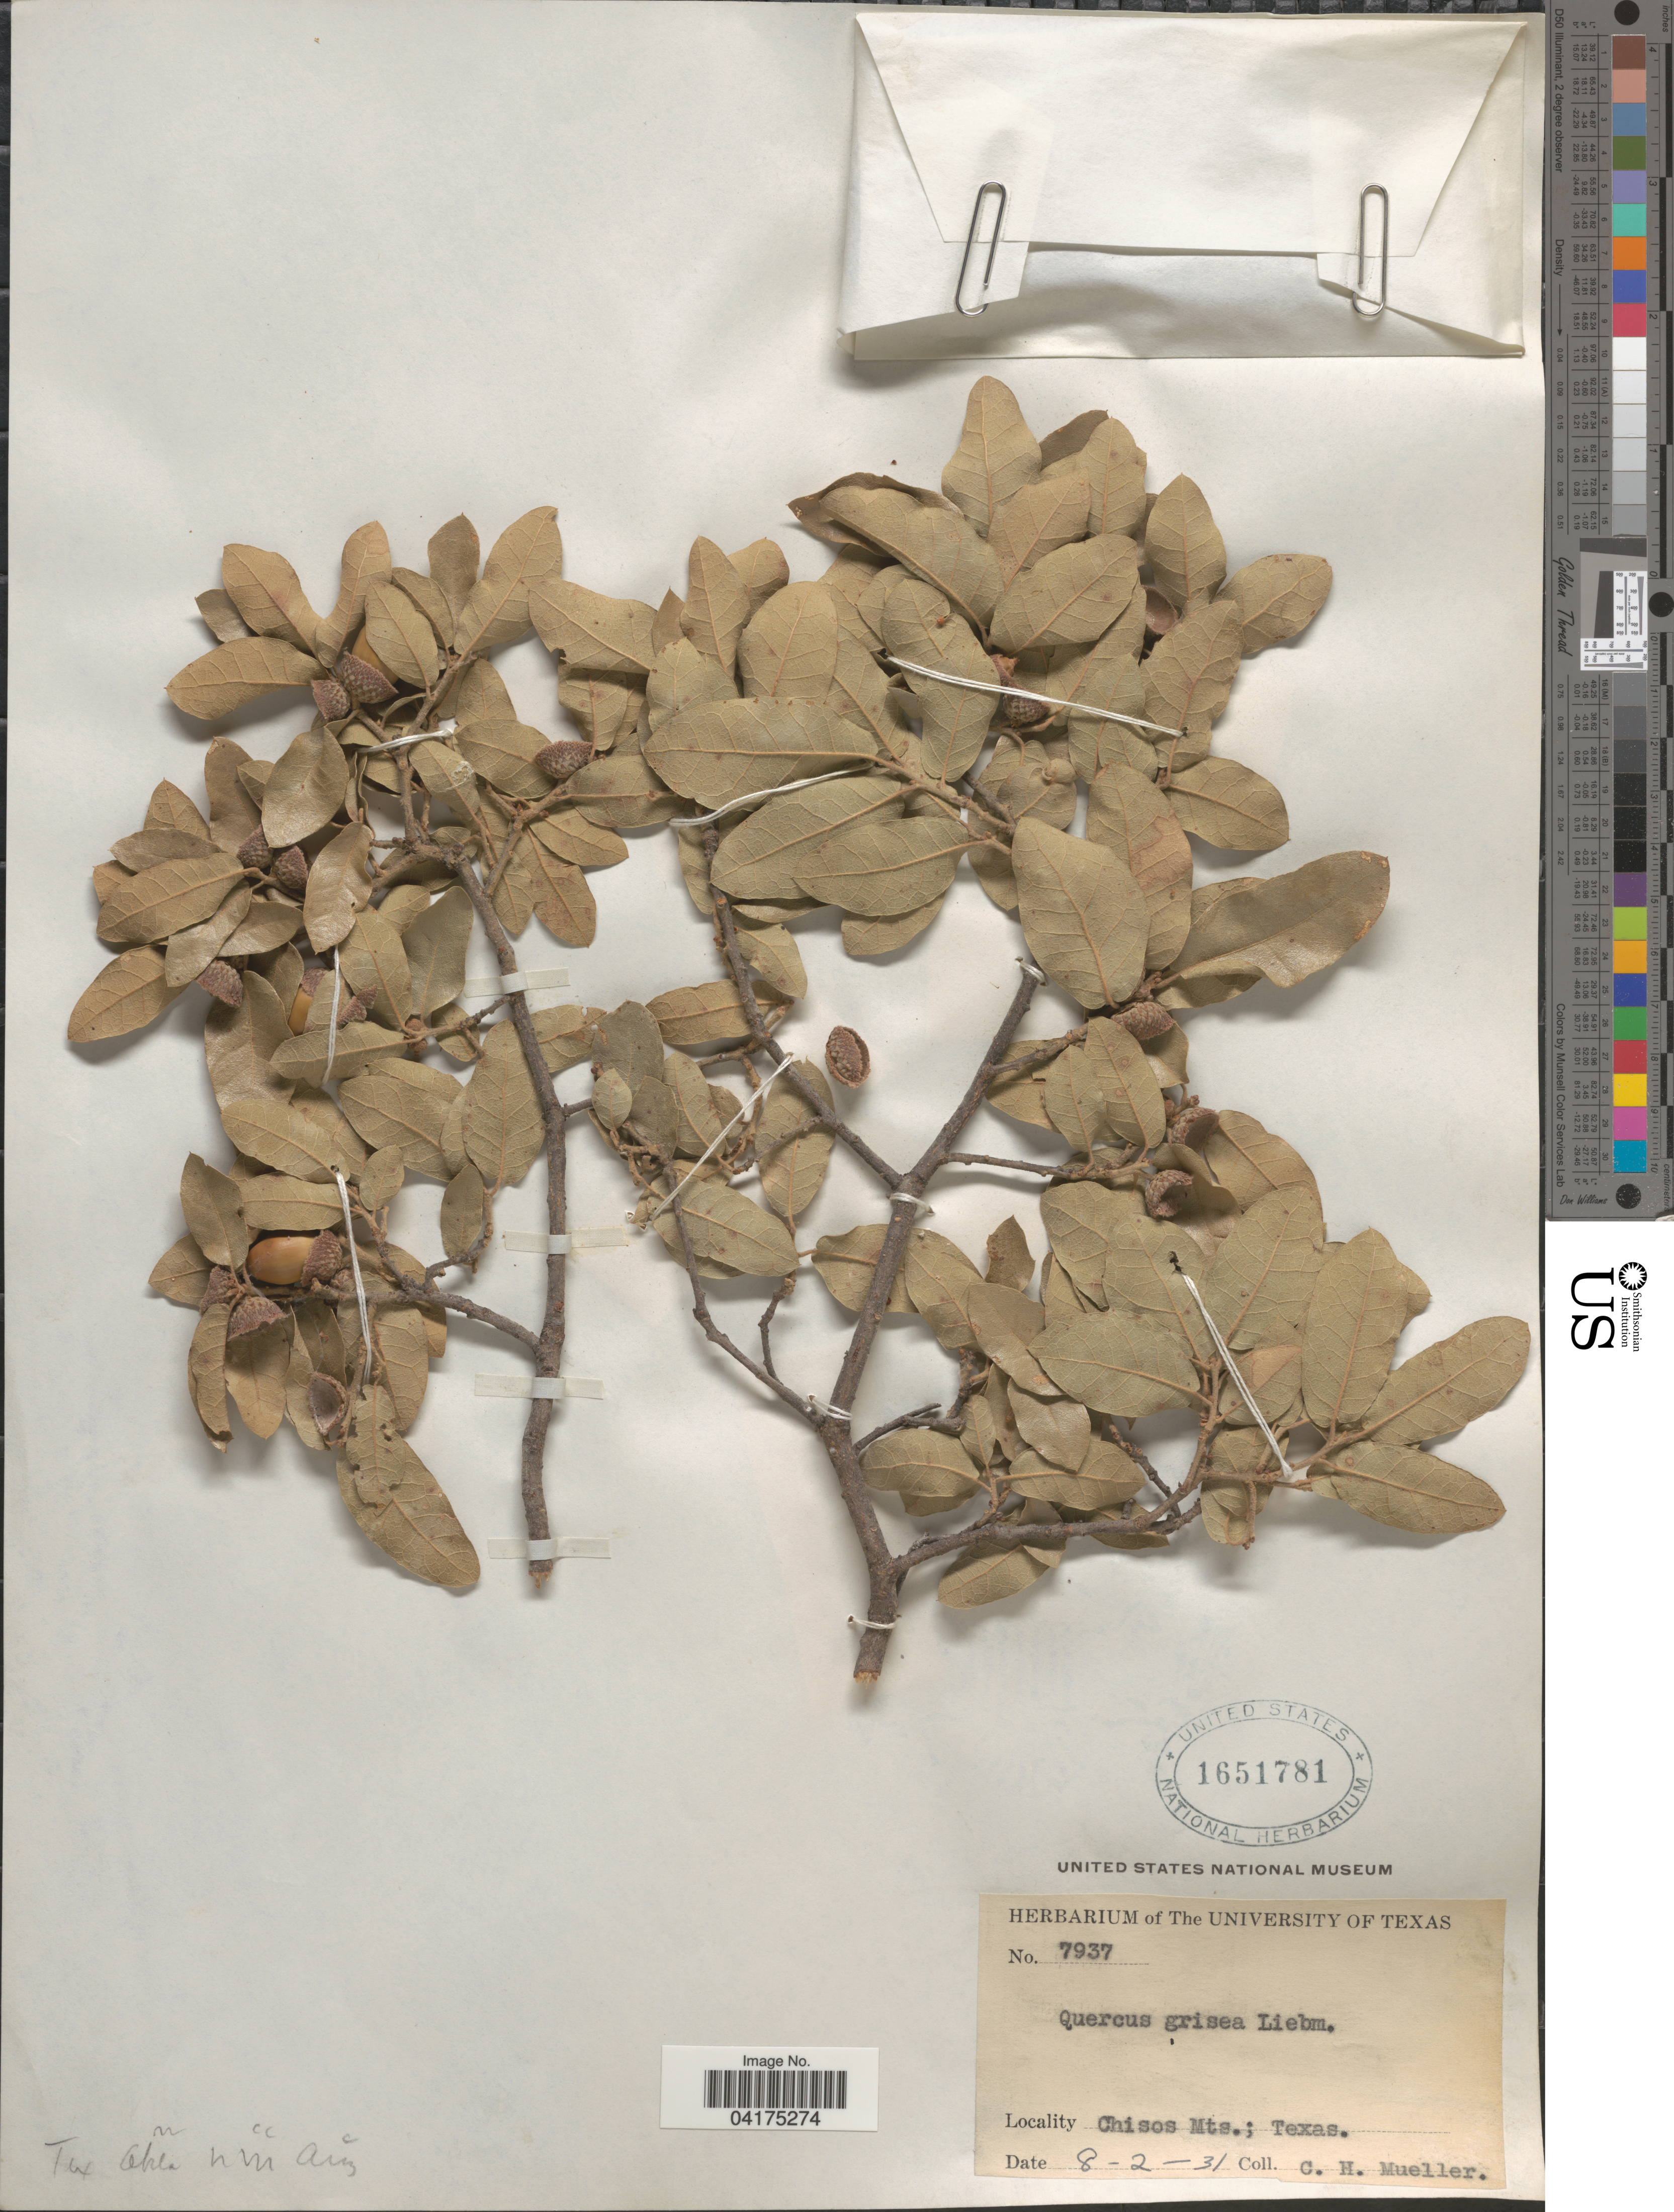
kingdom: Plantae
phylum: Tracheophyta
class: Magnoliopsida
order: Fagales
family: Fagaceae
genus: Quercus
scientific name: Quercus grisea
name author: Liebm.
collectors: C. H. Mueller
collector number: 7937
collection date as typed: Transcribed d/m/y: 2/8/31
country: United States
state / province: Texas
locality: Chisos Mts.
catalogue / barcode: US 1651781